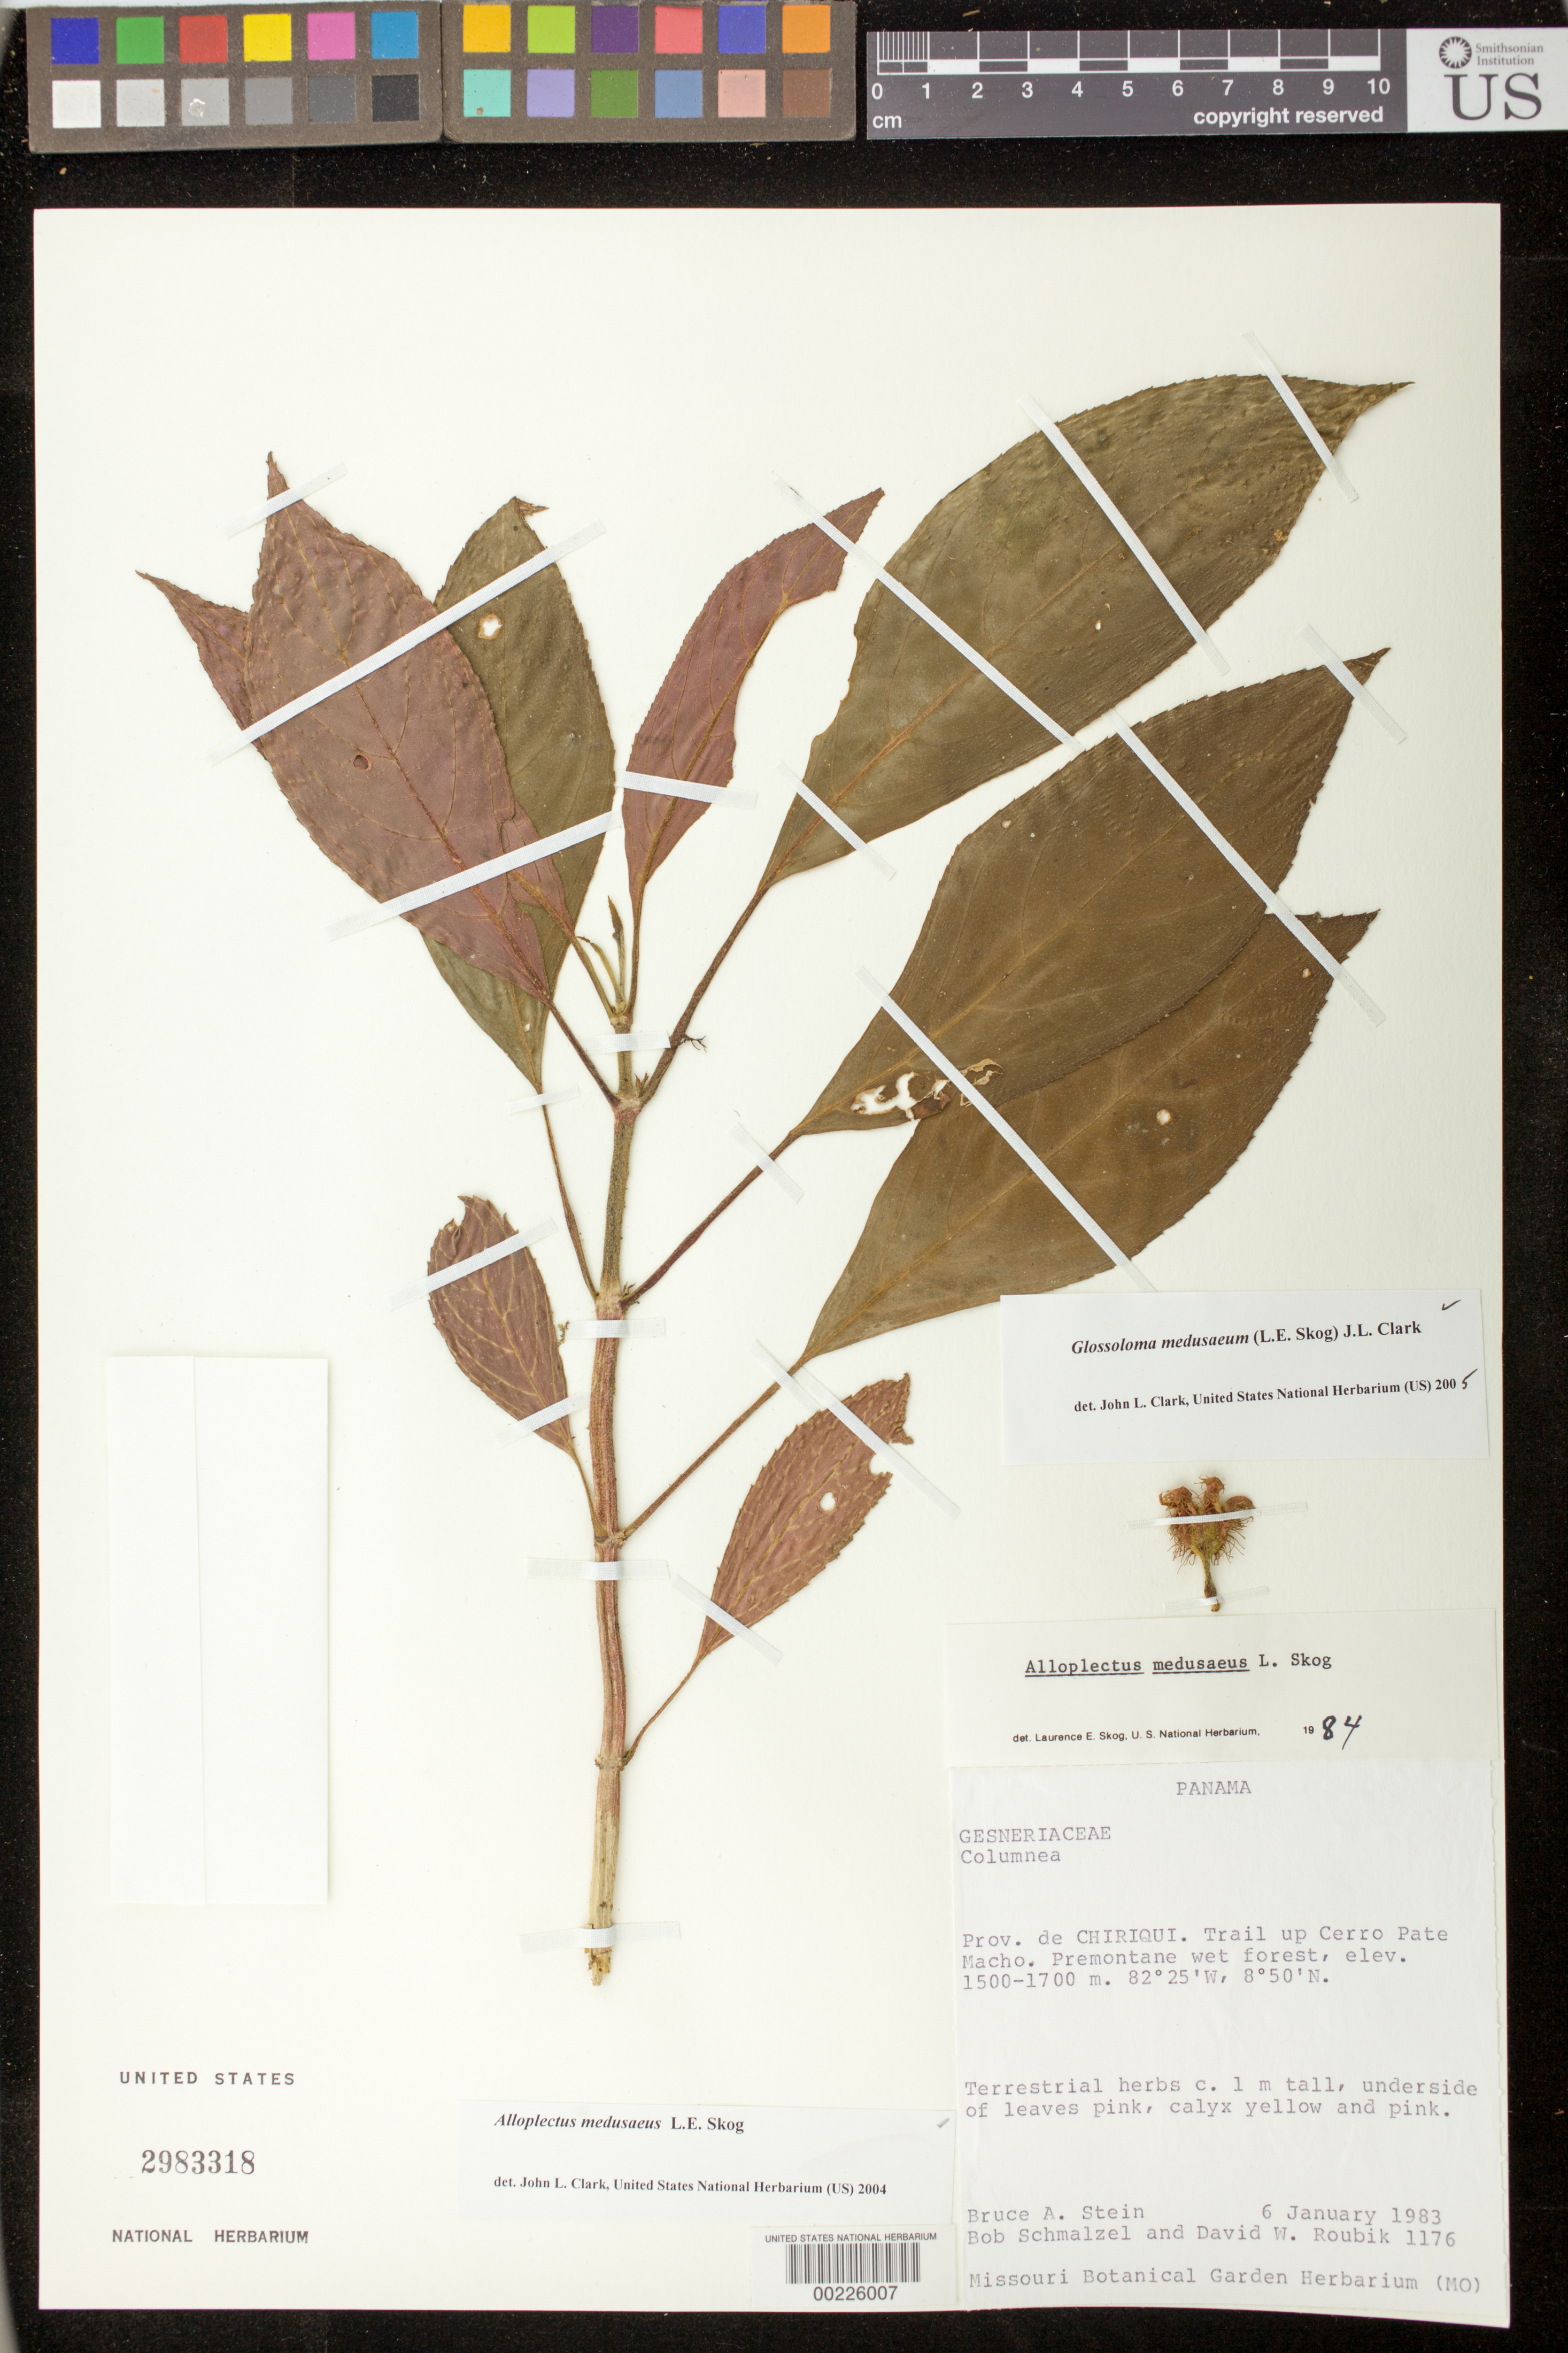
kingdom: Plantae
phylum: Tracheophyta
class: Magnoliopsida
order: Lamiales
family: Gesneriaceae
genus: Glossoloma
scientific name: Glossoloma medusaeum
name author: (L.E. Skog) J.L. Clark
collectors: B. A. Stein, B. Schmalzel & D. Roubik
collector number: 1176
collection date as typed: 06 Jan 1983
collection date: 1983-01-06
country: Panama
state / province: Chiriquí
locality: Trail up Cerro Pate Macho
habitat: Premontane wet forest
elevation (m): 1500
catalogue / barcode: US 2983318